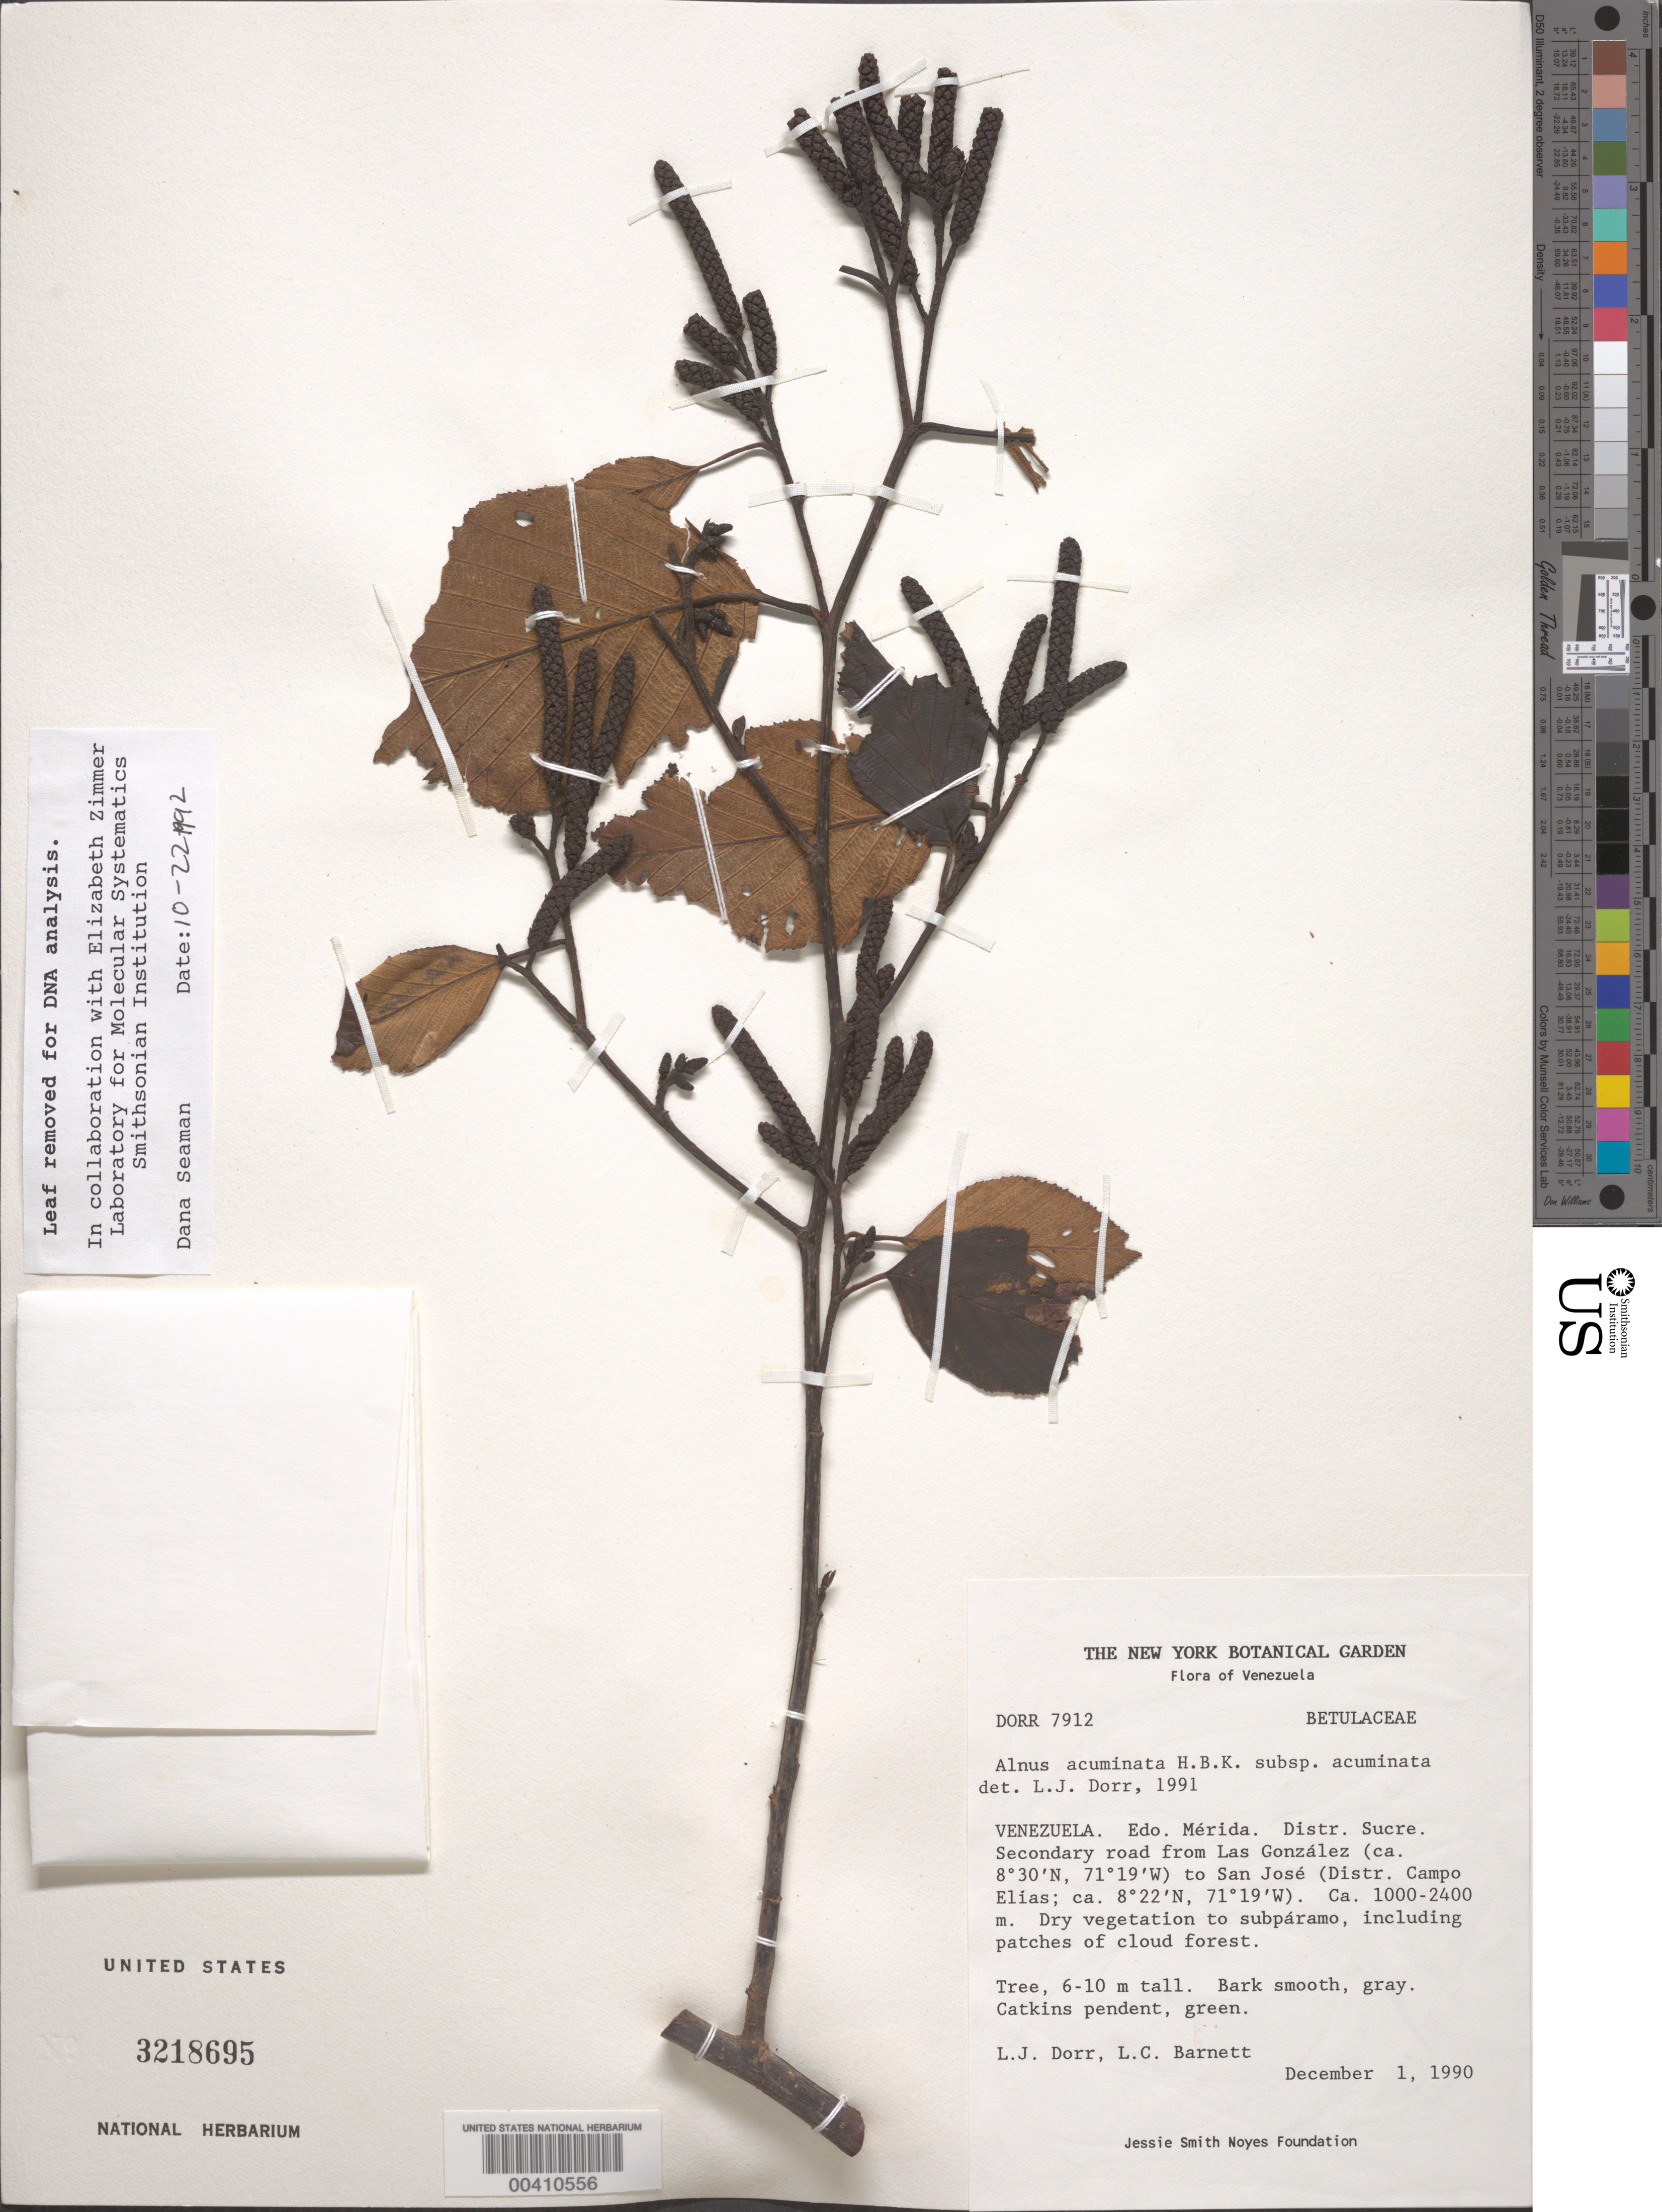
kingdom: Plantae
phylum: Tracheophyta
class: Magnoliopsida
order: Fagales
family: Betulaceae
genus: Alnus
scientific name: Alnus acuminata subsp. acuminata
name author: Kunth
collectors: L. J. Dorr & L. C. Barnett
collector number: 7912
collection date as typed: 01 Dec 1990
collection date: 1990-12-01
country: Venezuela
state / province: Mérida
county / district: Sucre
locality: Road from Las Gonzalez to San Jose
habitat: Grown from dry vegetation to subparamo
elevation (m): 1000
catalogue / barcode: US 3218695